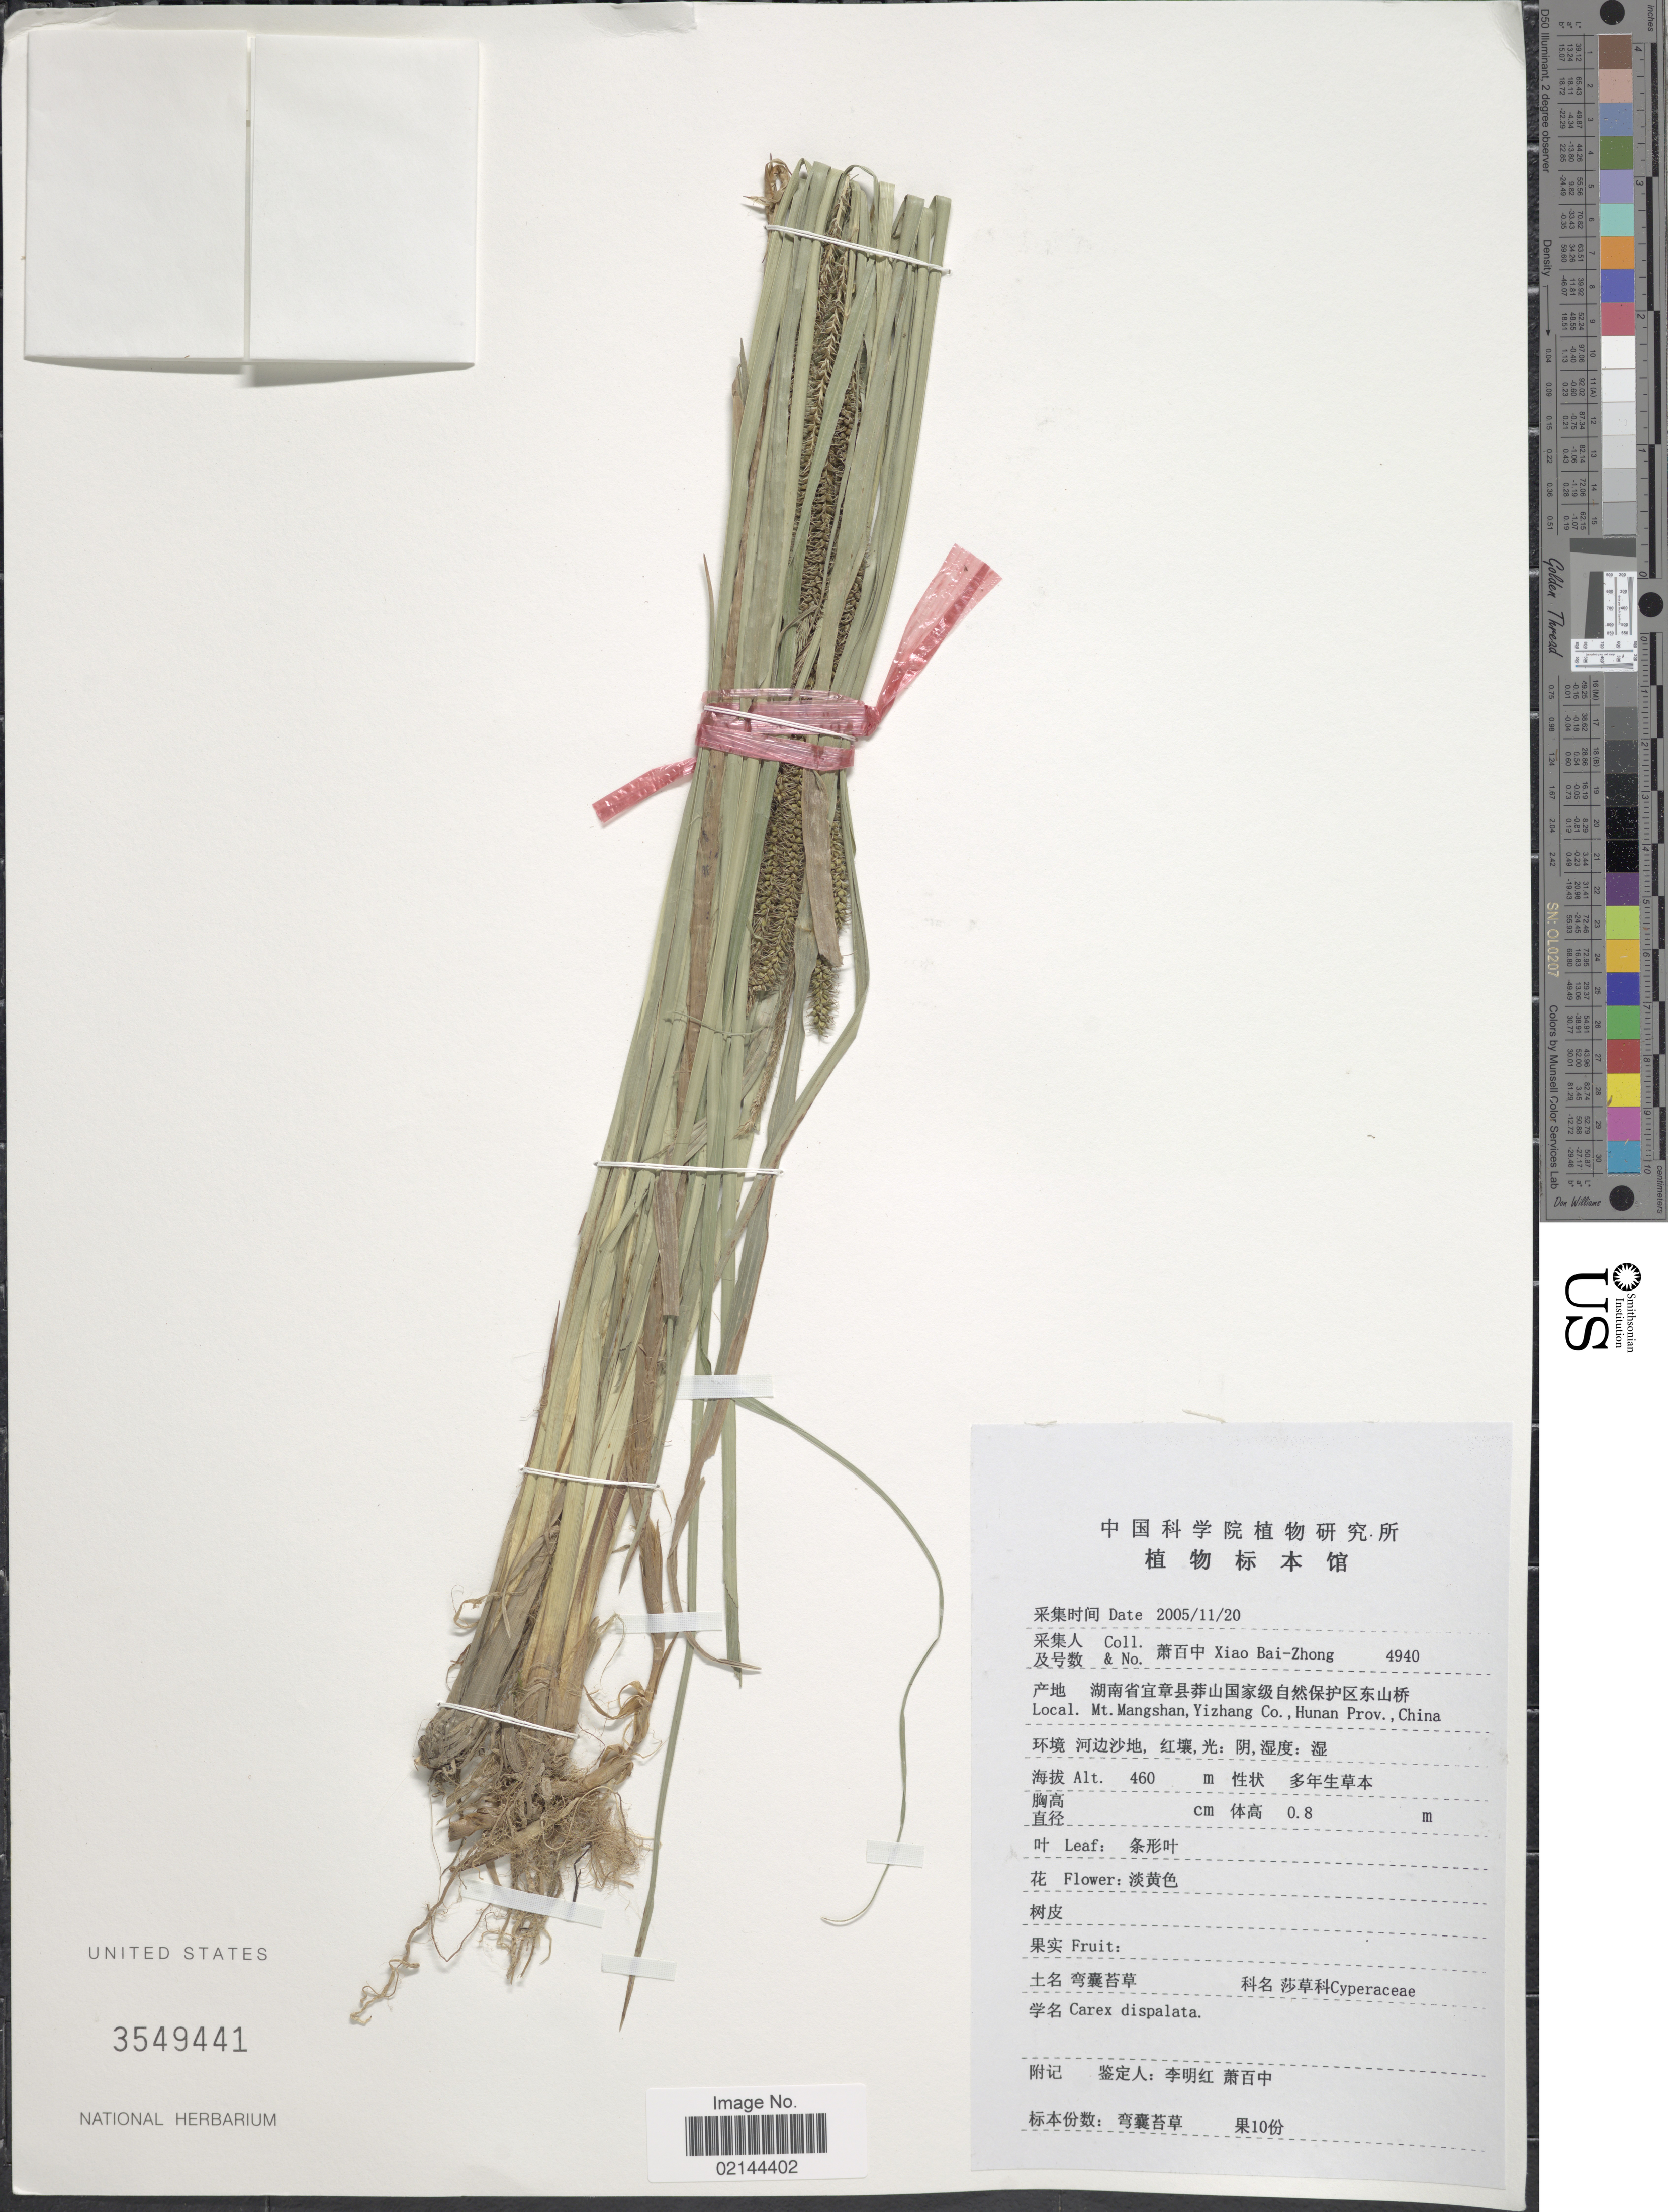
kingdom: Plantae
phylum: Tracheophyta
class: Liliopsida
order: Poales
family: Cyperaceae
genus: Carex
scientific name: Carex dispalata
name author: Boott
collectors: B. Z. Xiao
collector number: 4940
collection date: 2005-11-20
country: China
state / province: Hunan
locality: Mt. Mangshan, Yizhang Co.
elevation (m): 460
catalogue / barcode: US 3549441